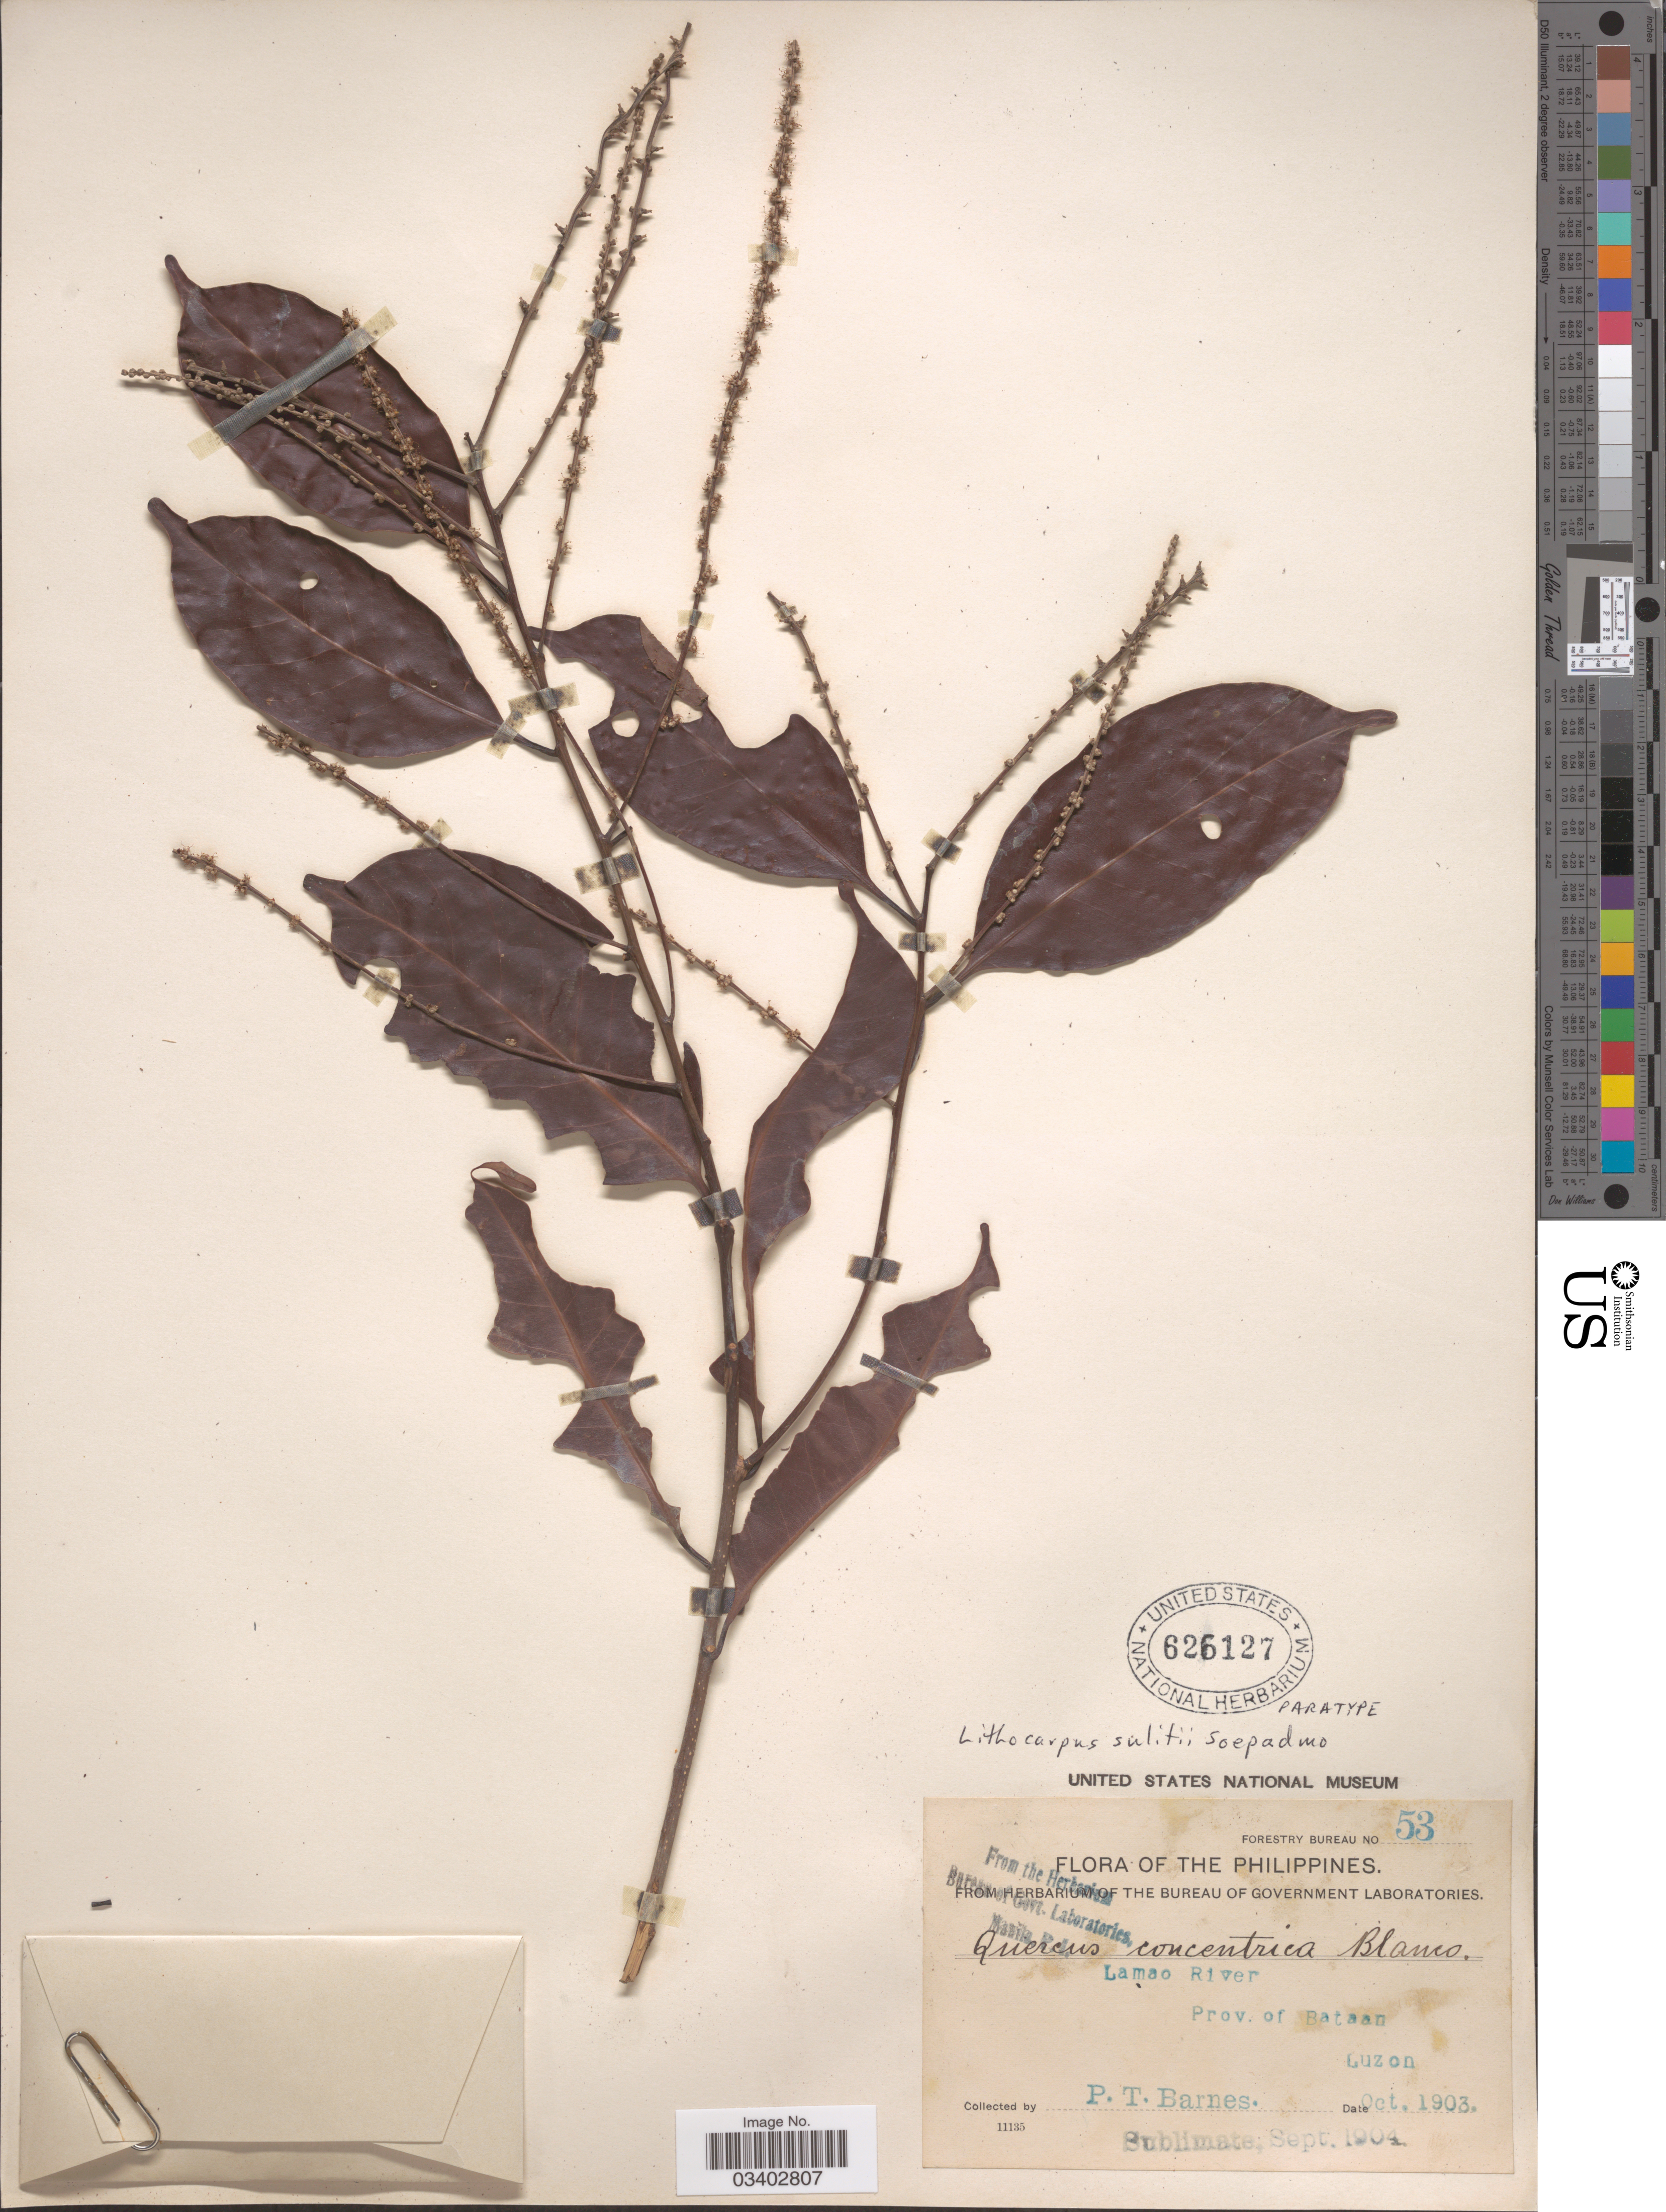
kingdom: Plantae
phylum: Tracheophyta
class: Magnoliopsida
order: Fagales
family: Fagaceae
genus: Lithocarpus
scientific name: Lithocarpus sulitii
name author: Soepadmo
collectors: P. Barnes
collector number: Forestry Bureau 53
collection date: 1903-10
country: Philippines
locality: Lamao River, Prov. of Bataan, Luzon.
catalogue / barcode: US 626127